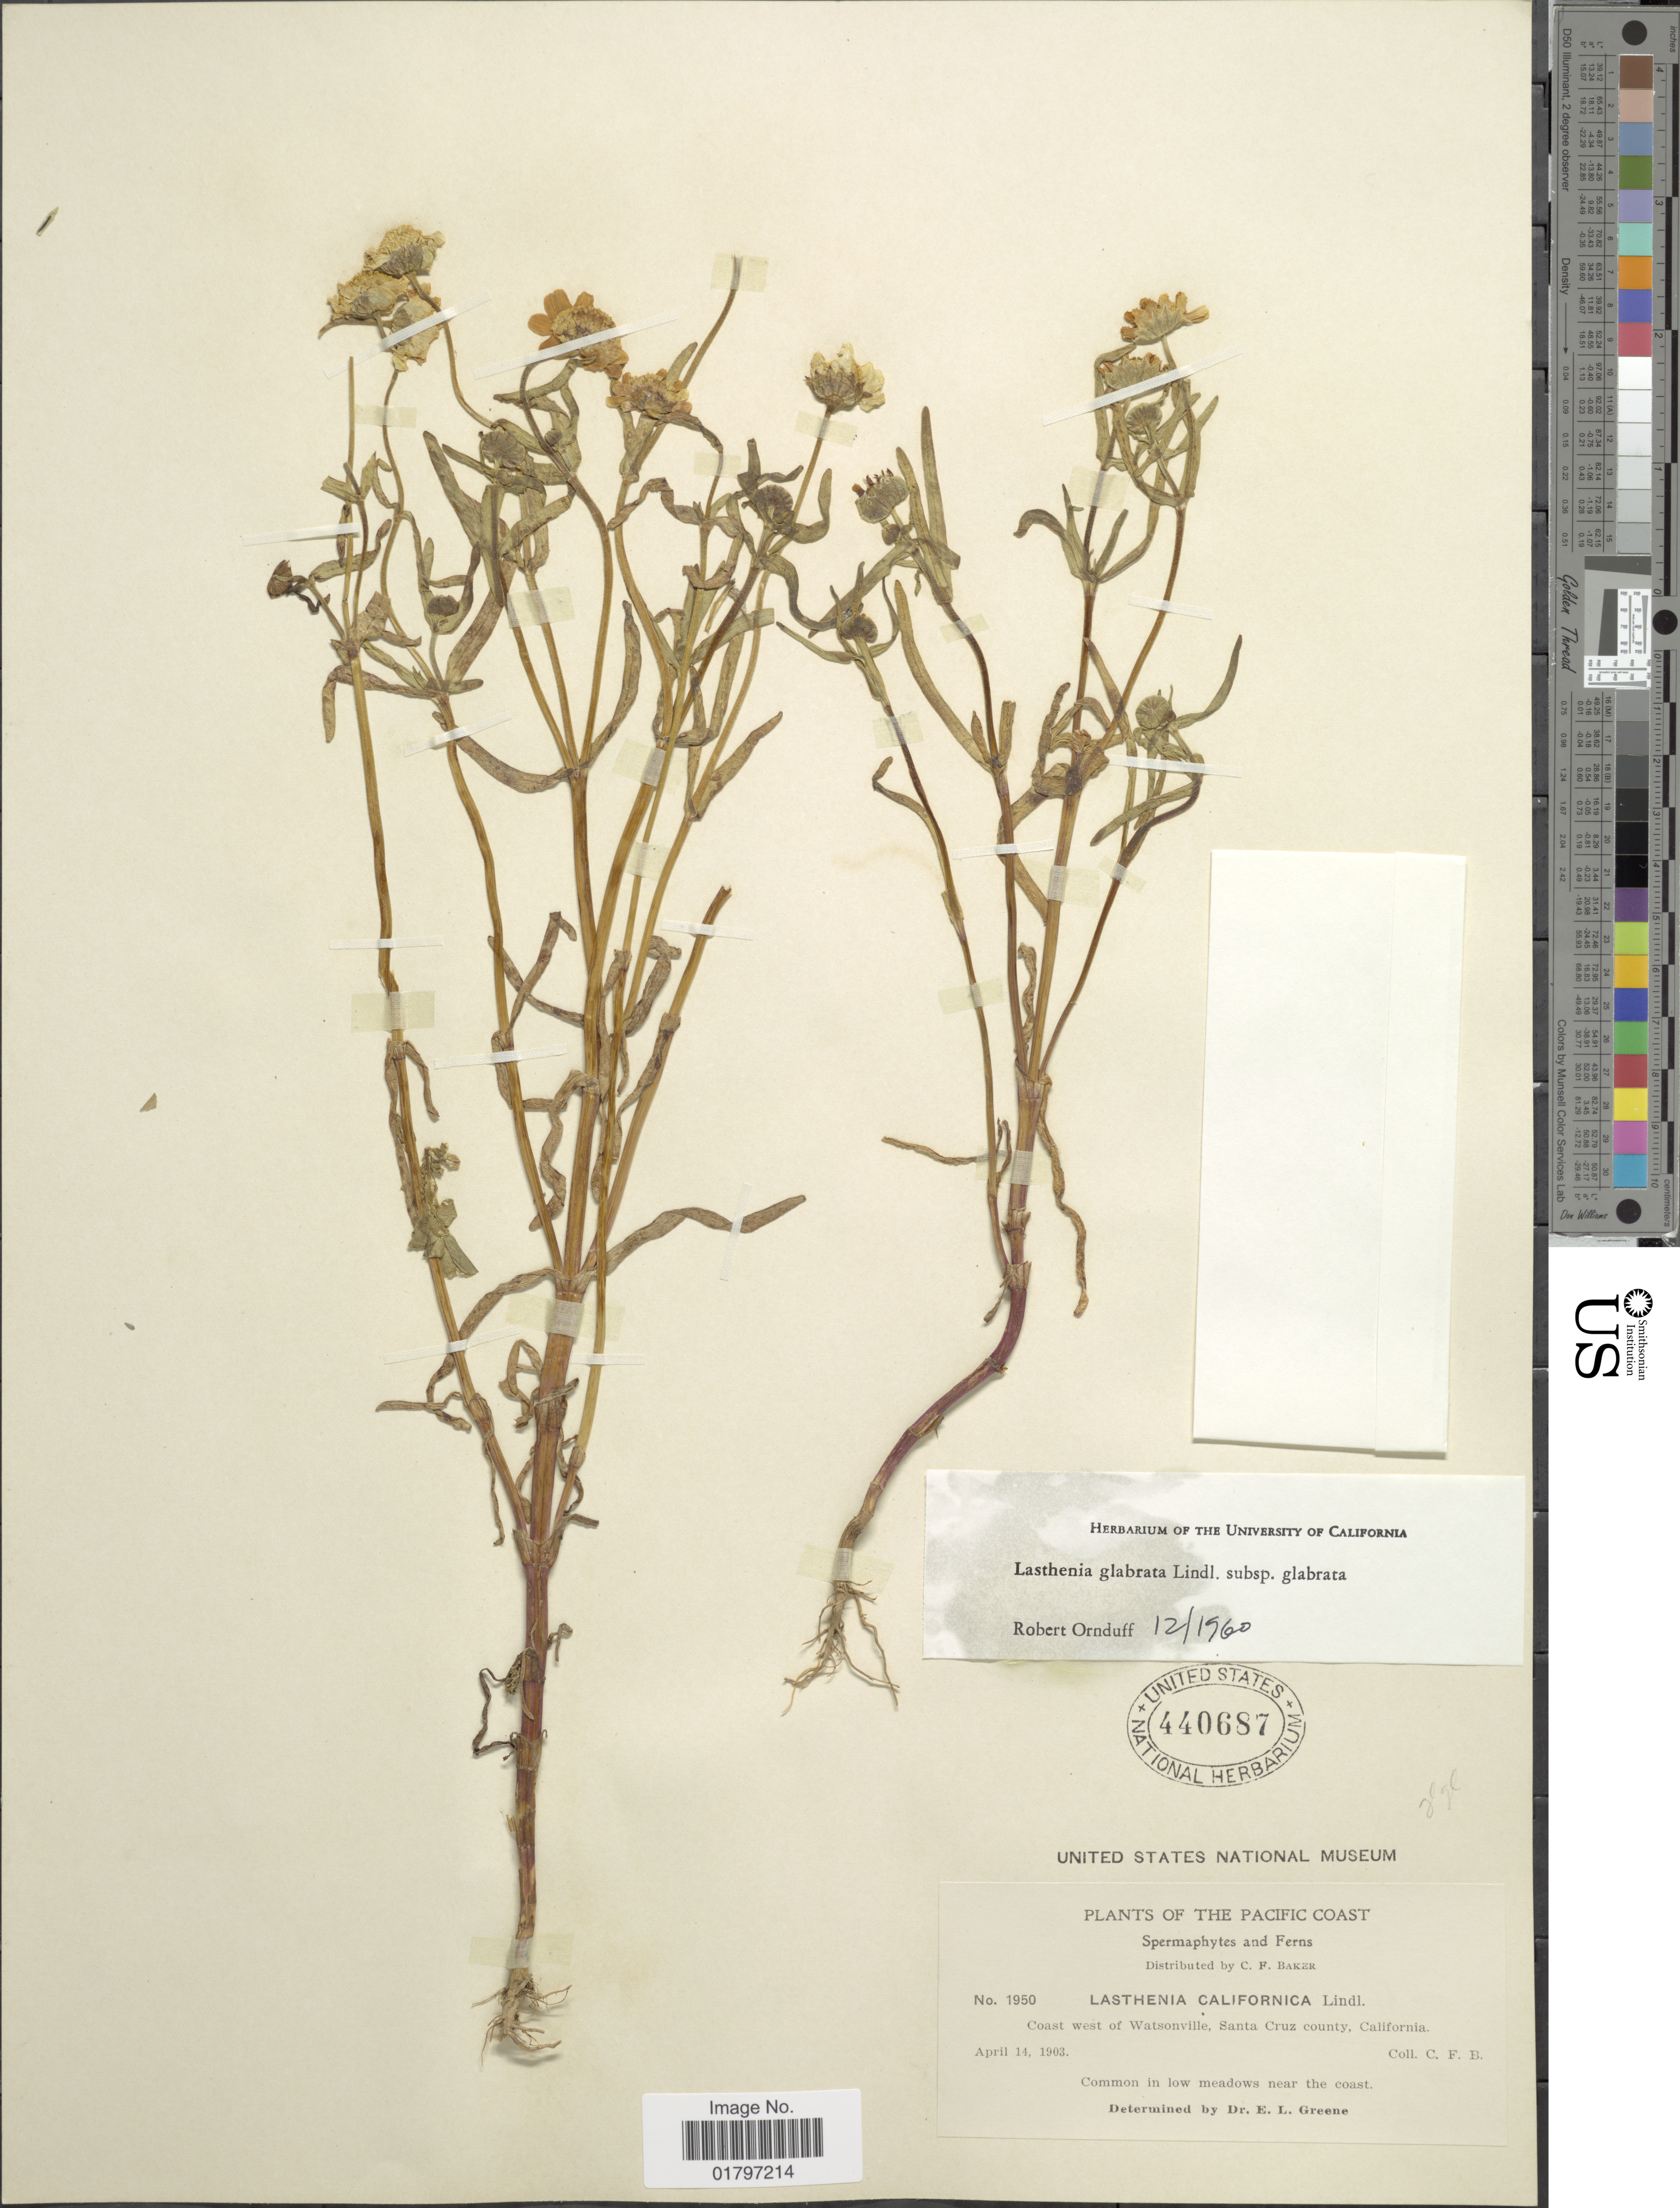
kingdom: Plantae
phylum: Tracheophyta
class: Magnoliopsida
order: Asterales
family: Asteraceae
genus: Lasthenia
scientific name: Lasthenia glabrata subsp. glabrata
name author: Lindl.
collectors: C. F. Baker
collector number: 1950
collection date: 1903-04-14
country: United States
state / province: California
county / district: Santa Cruz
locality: Pacific Coast. Coast west of Watsonville, Santa Cruz county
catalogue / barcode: US 440687